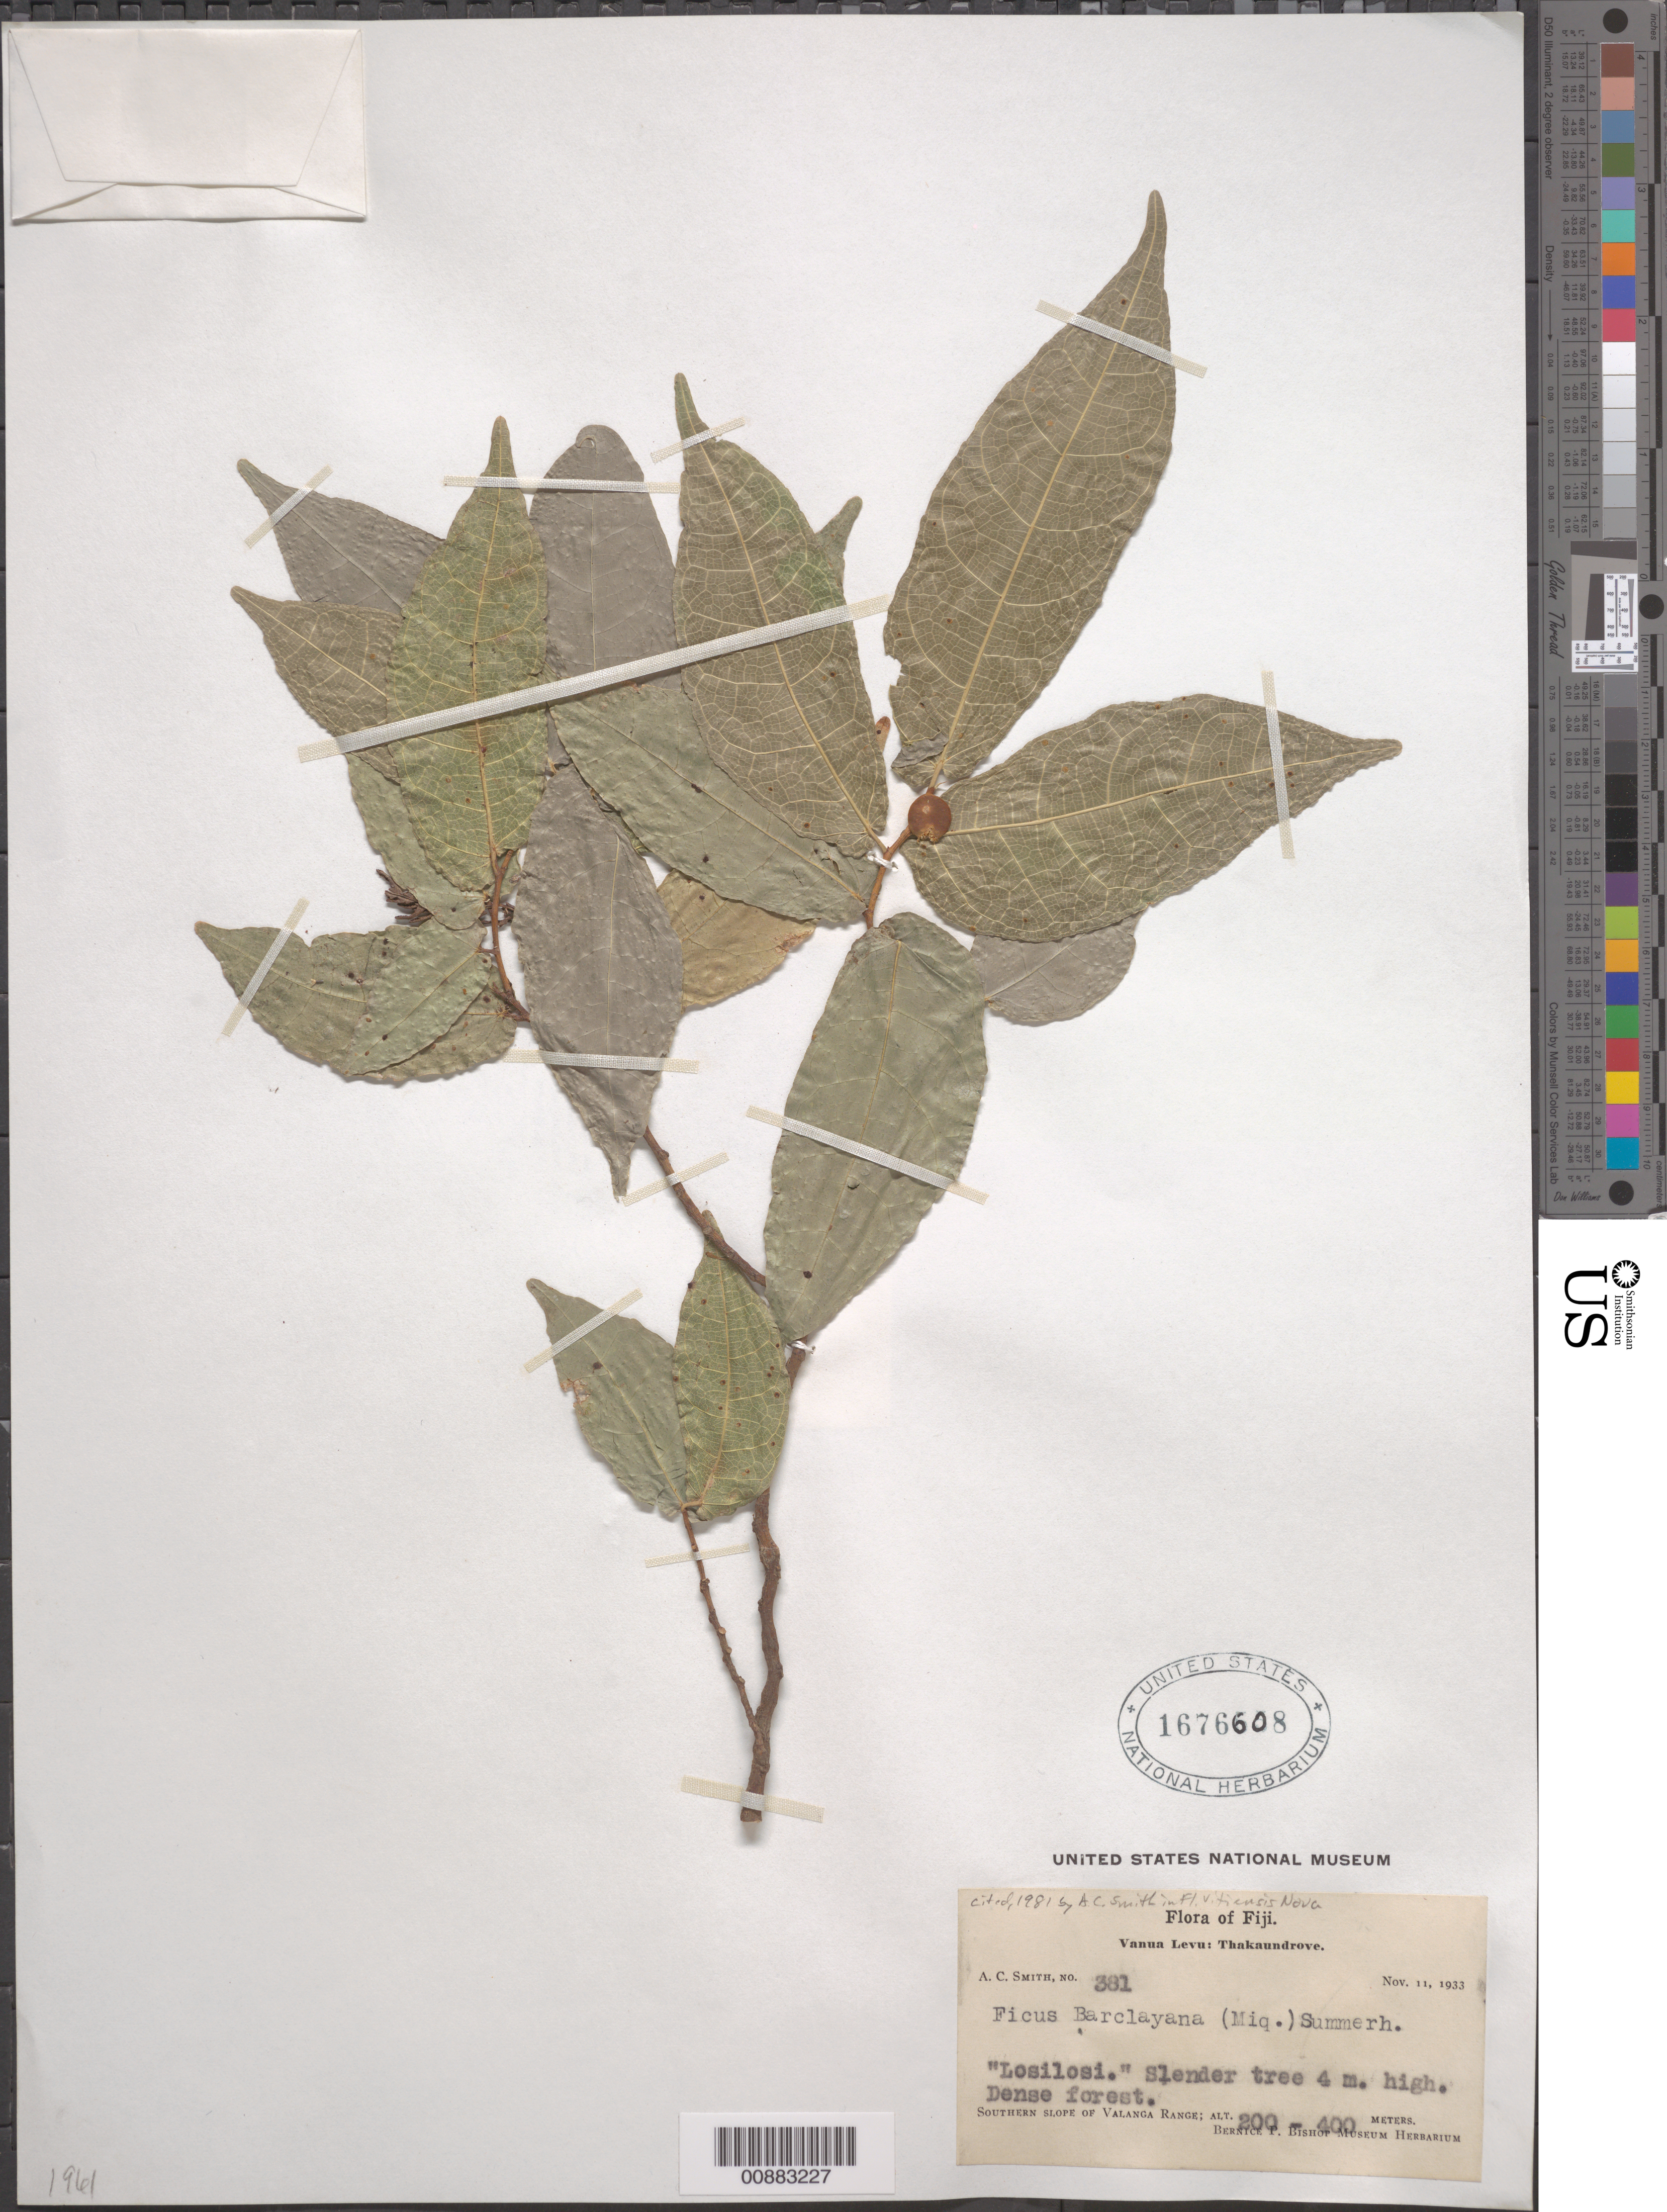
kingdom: Plantae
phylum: Tracheophyta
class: Magnoliopsida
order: Rosales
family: Moraceae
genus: Ficus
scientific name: Ficus barclayana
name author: (Miq.) Summerh.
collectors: C. A. Smith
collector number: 381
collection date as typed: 11 Nov 1933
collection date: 1933-11-11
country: Fiji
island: Vanua Levu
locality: Thakaundrove: Southern slope of Valanga Range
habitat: Dense forest.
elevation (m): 200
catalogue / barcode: US 1676608